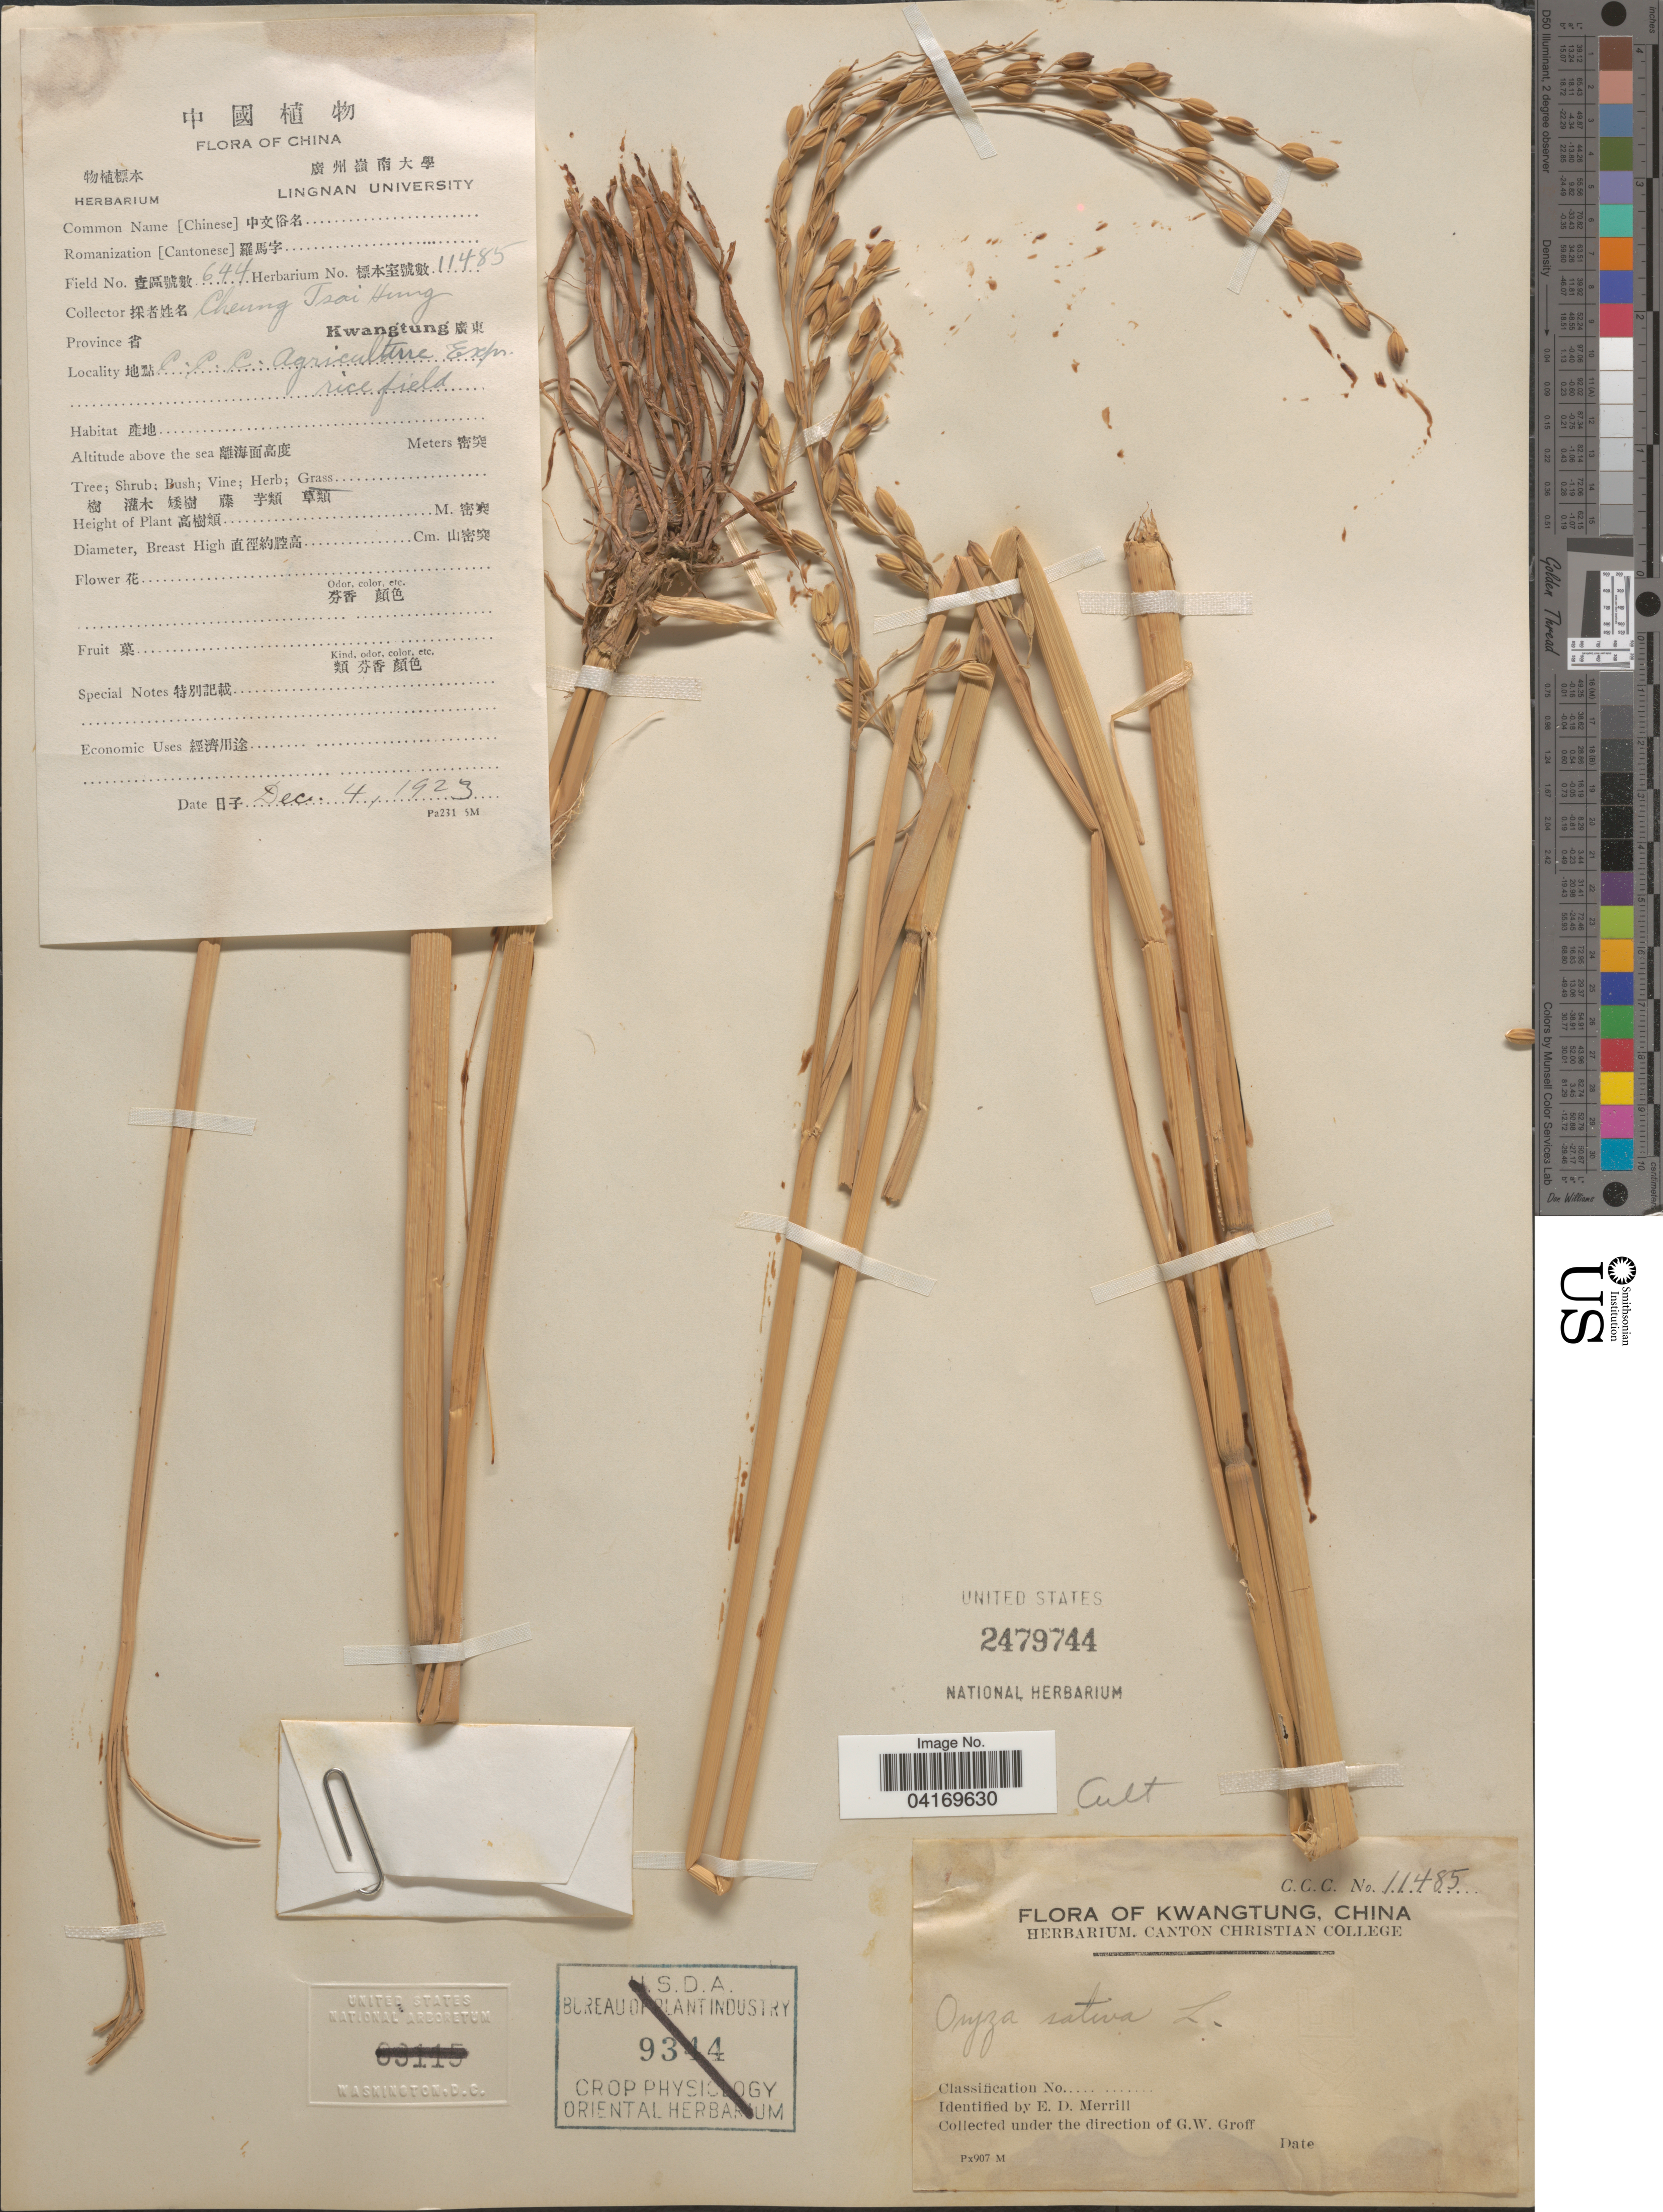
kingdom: Plantae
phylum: Tracheophyta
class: Liliopsida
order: Poales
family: Poaceae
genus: Oryza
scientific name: Oryza sativa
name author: L.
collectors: C. Hung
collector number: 11485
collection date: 1923-12-04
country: China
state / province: Guangdong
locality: Province Kwangtung. C.C.C. Agriculture Expr. rice field.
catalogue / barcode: US 2479744